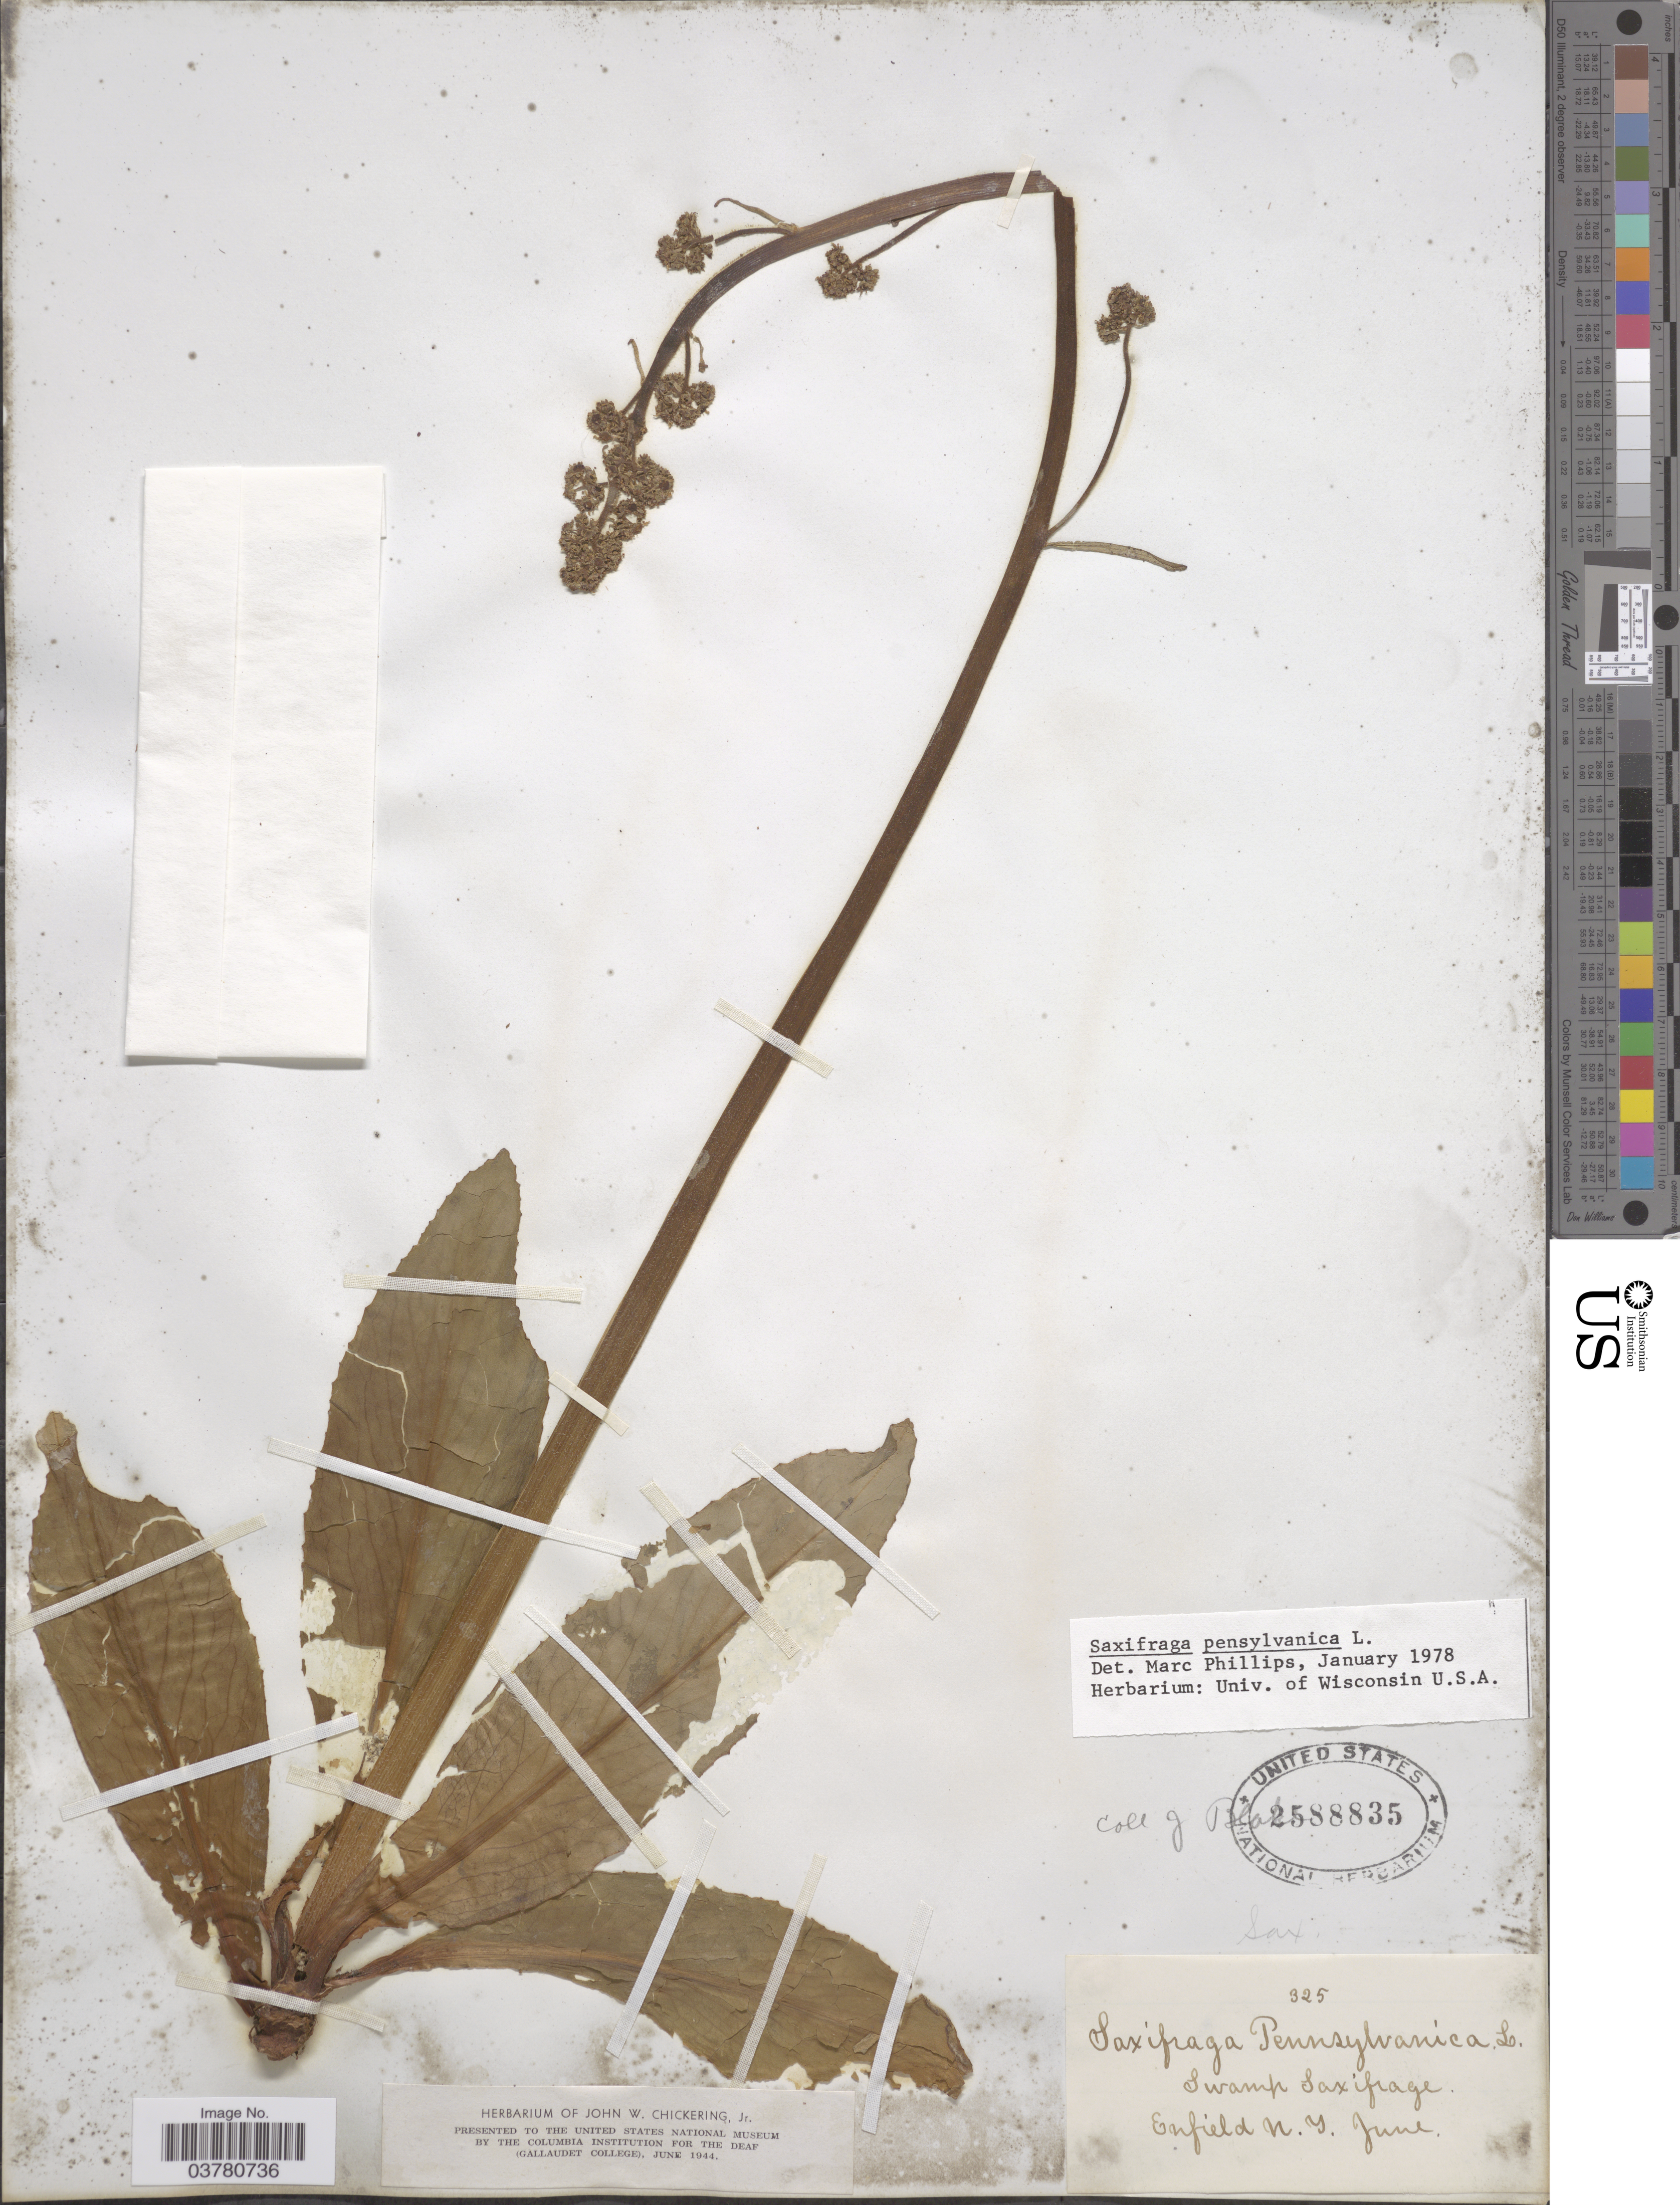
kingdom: Plantae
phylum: Tracheophyta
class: Magnoliopsida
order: Saxifragales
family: Saxifragaceae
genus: Micranthes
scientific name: Micranthes pensylvanica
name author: (L.) Haw.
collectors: J. Blake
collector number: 325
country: United States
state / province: New York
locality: Enfield.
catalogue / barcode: US 2588835